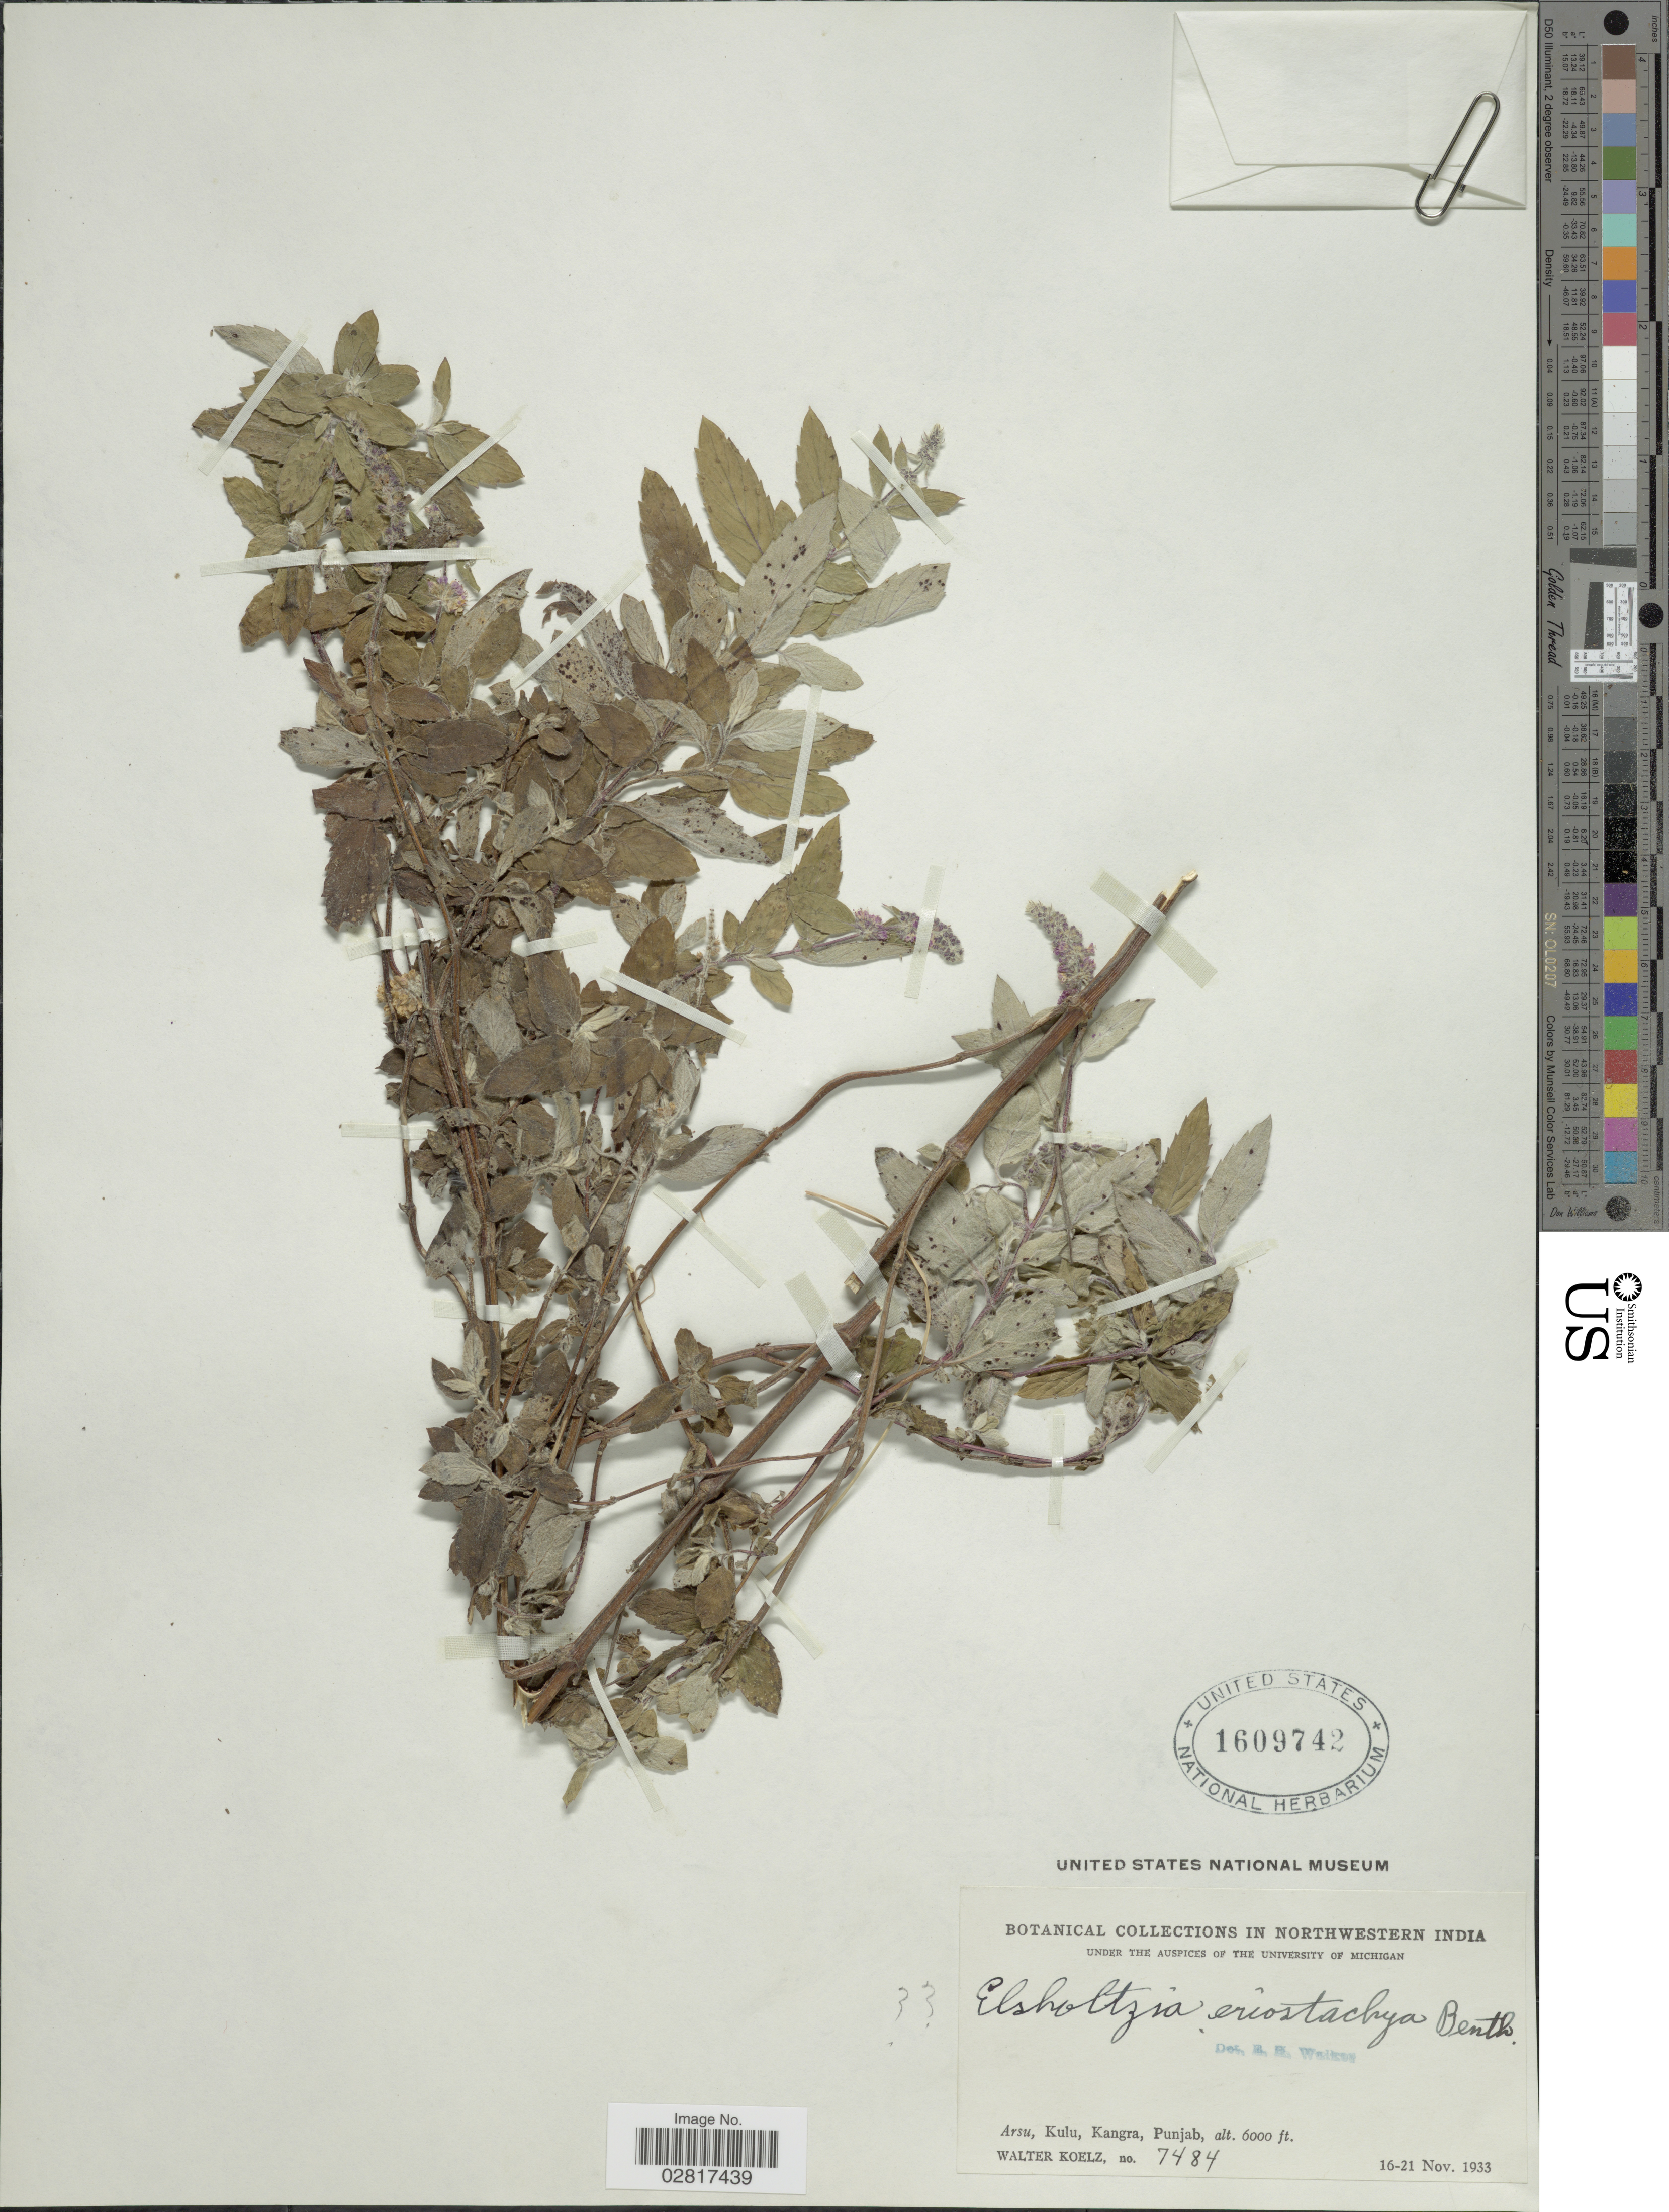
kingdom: Plantae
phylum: Tracheophyta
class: Magnoliopsida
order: Lamiales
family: Lamiaceae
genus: Elsholtzia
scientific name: Elsholtzia eriostachya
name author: (Benth.) Benth.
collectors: W. N. Koelz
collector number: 7484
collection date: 1933-11-16/1933-11-21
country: India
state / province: Punjab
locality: Northwestern India. Arsu, Kulu, Kangra.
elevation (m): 1829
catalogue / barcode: US 1609742